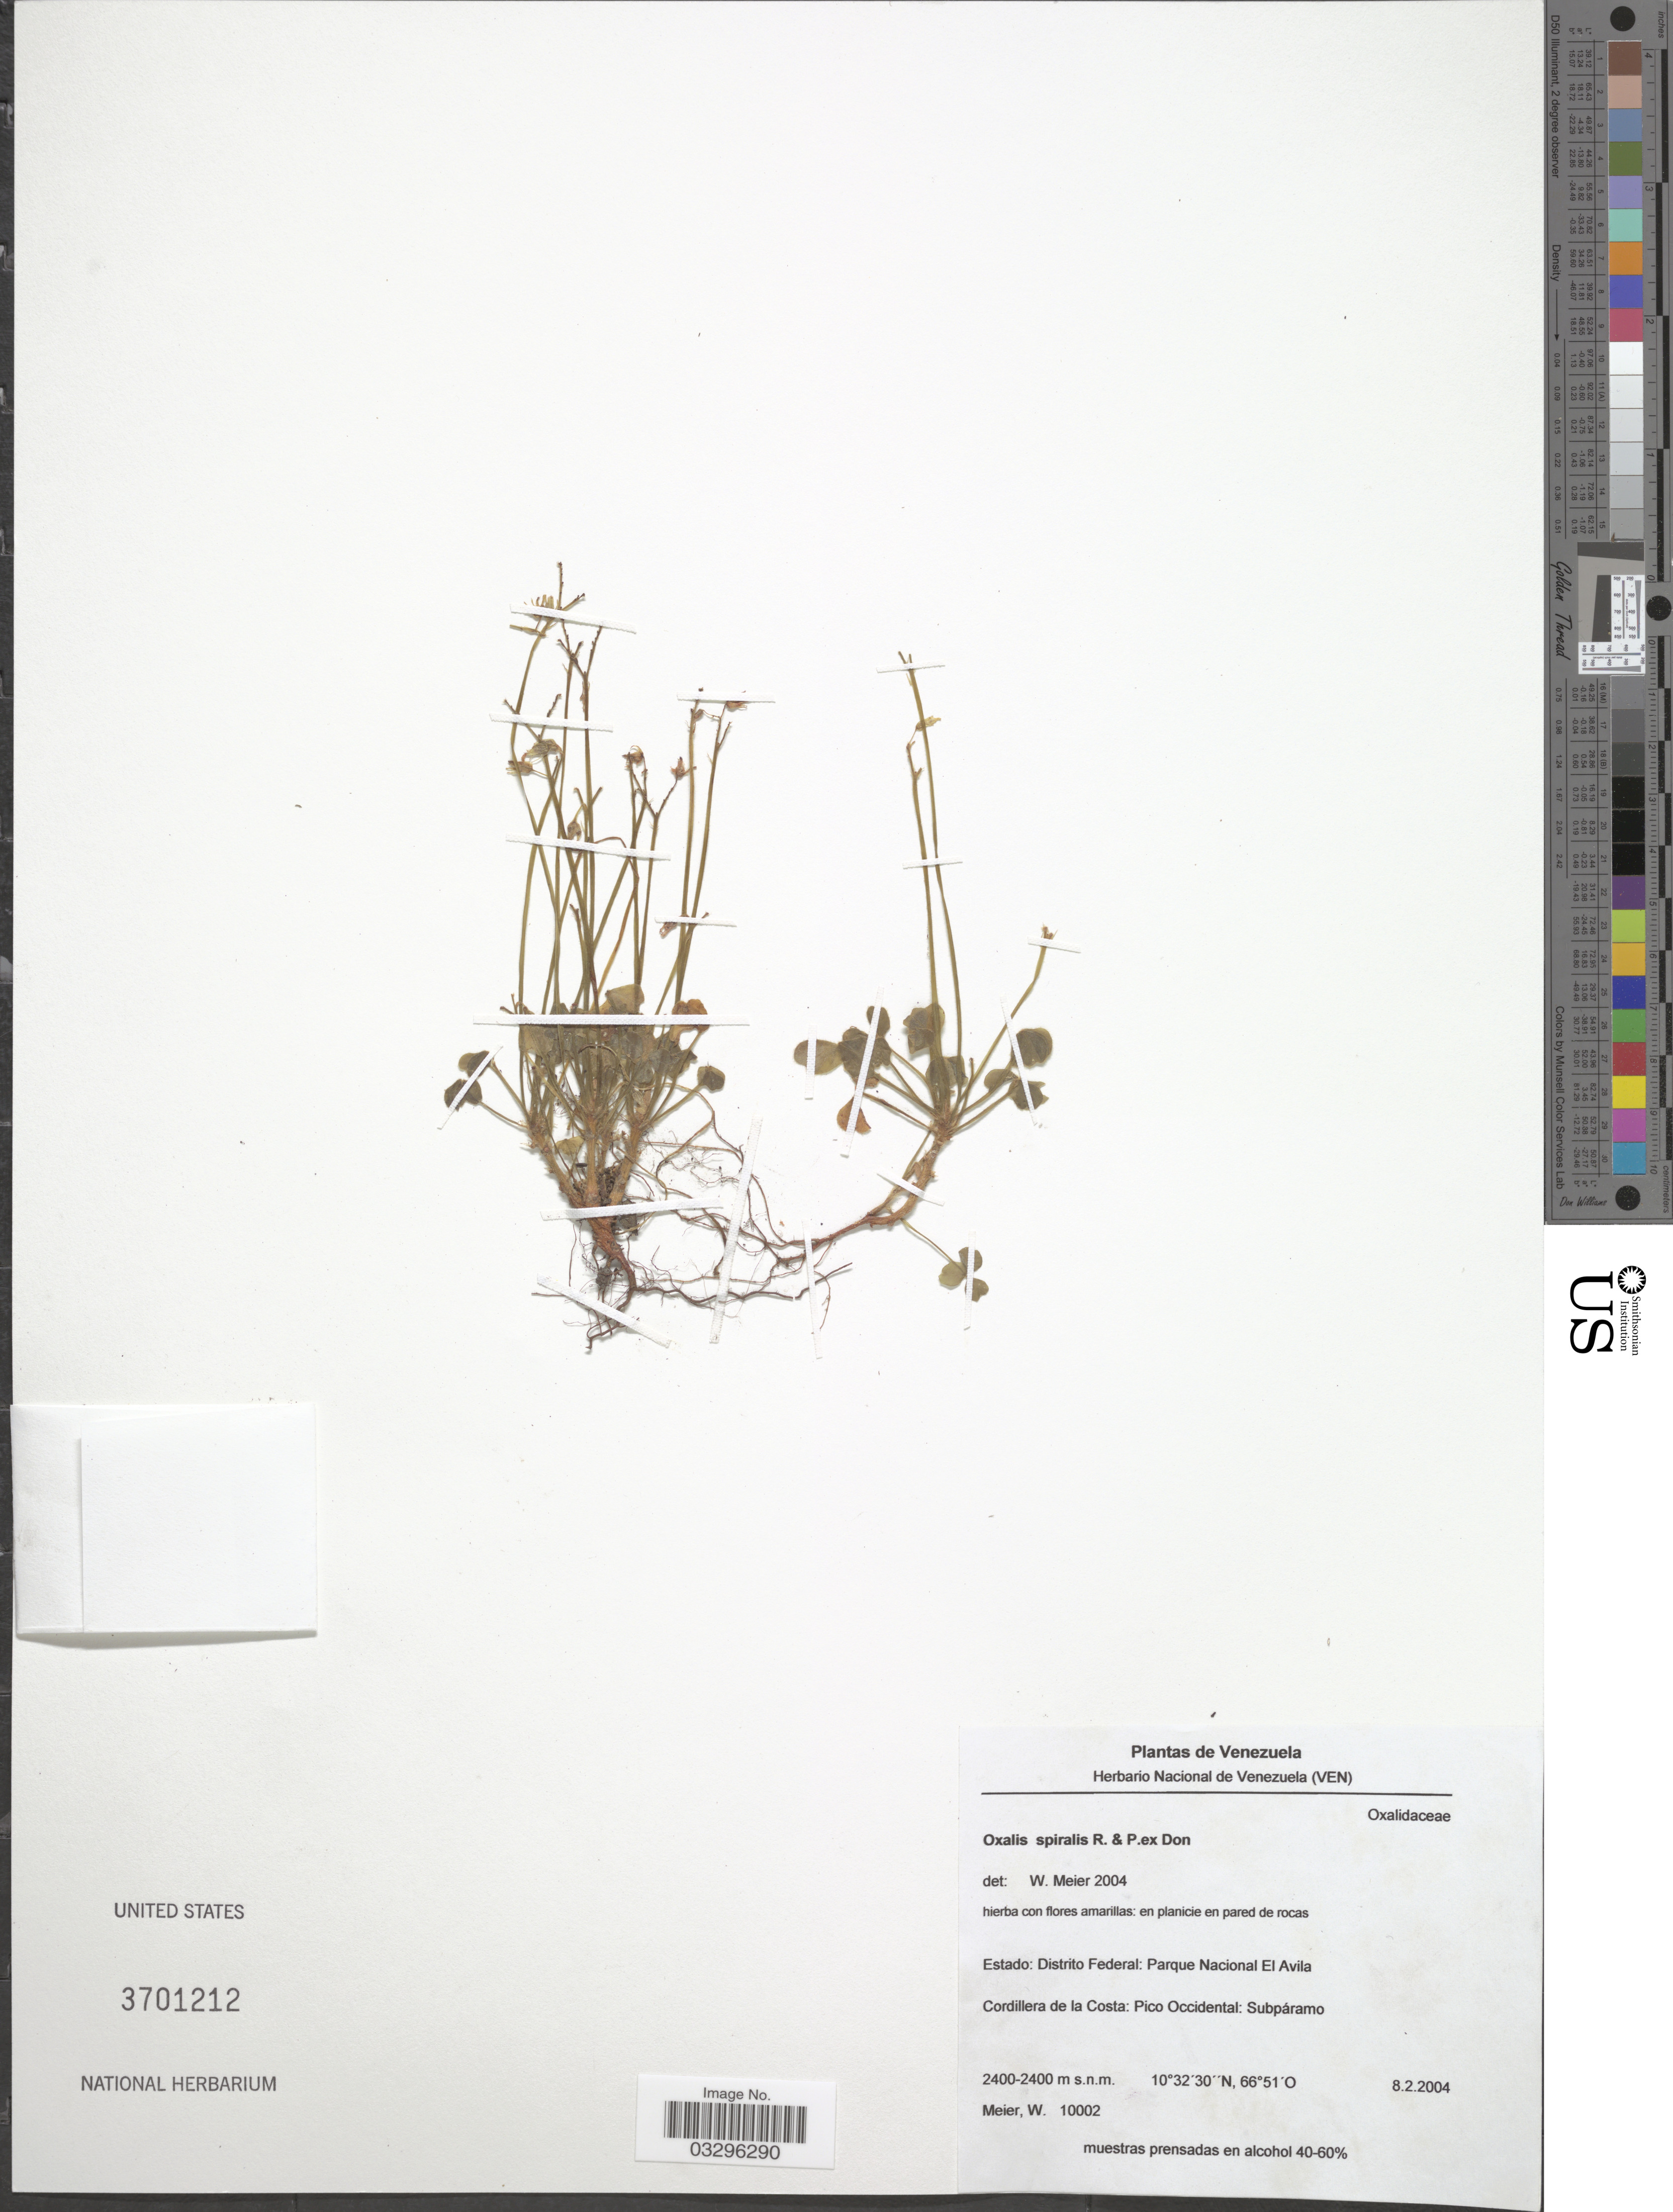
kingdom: Plantae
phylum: Tracheophyta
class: Magnoliopsida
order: Oxalidales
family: Oxalidaceae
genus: Oxalis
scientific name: Oxalis paramoensis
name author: Canelón et al.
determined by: Canelón, Daniela S., (PORT), BioCentro-UNELLEZ (VENEZUELA)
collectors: W. Meier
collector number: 10002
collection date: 2004-02-08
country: Venezuela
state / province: Miranda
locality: Estado: Distrito Federal: Parque Nacional El Avila. Cordillera de la Costa: Pico Occidental.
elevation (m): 2400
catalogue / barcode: US 3701212